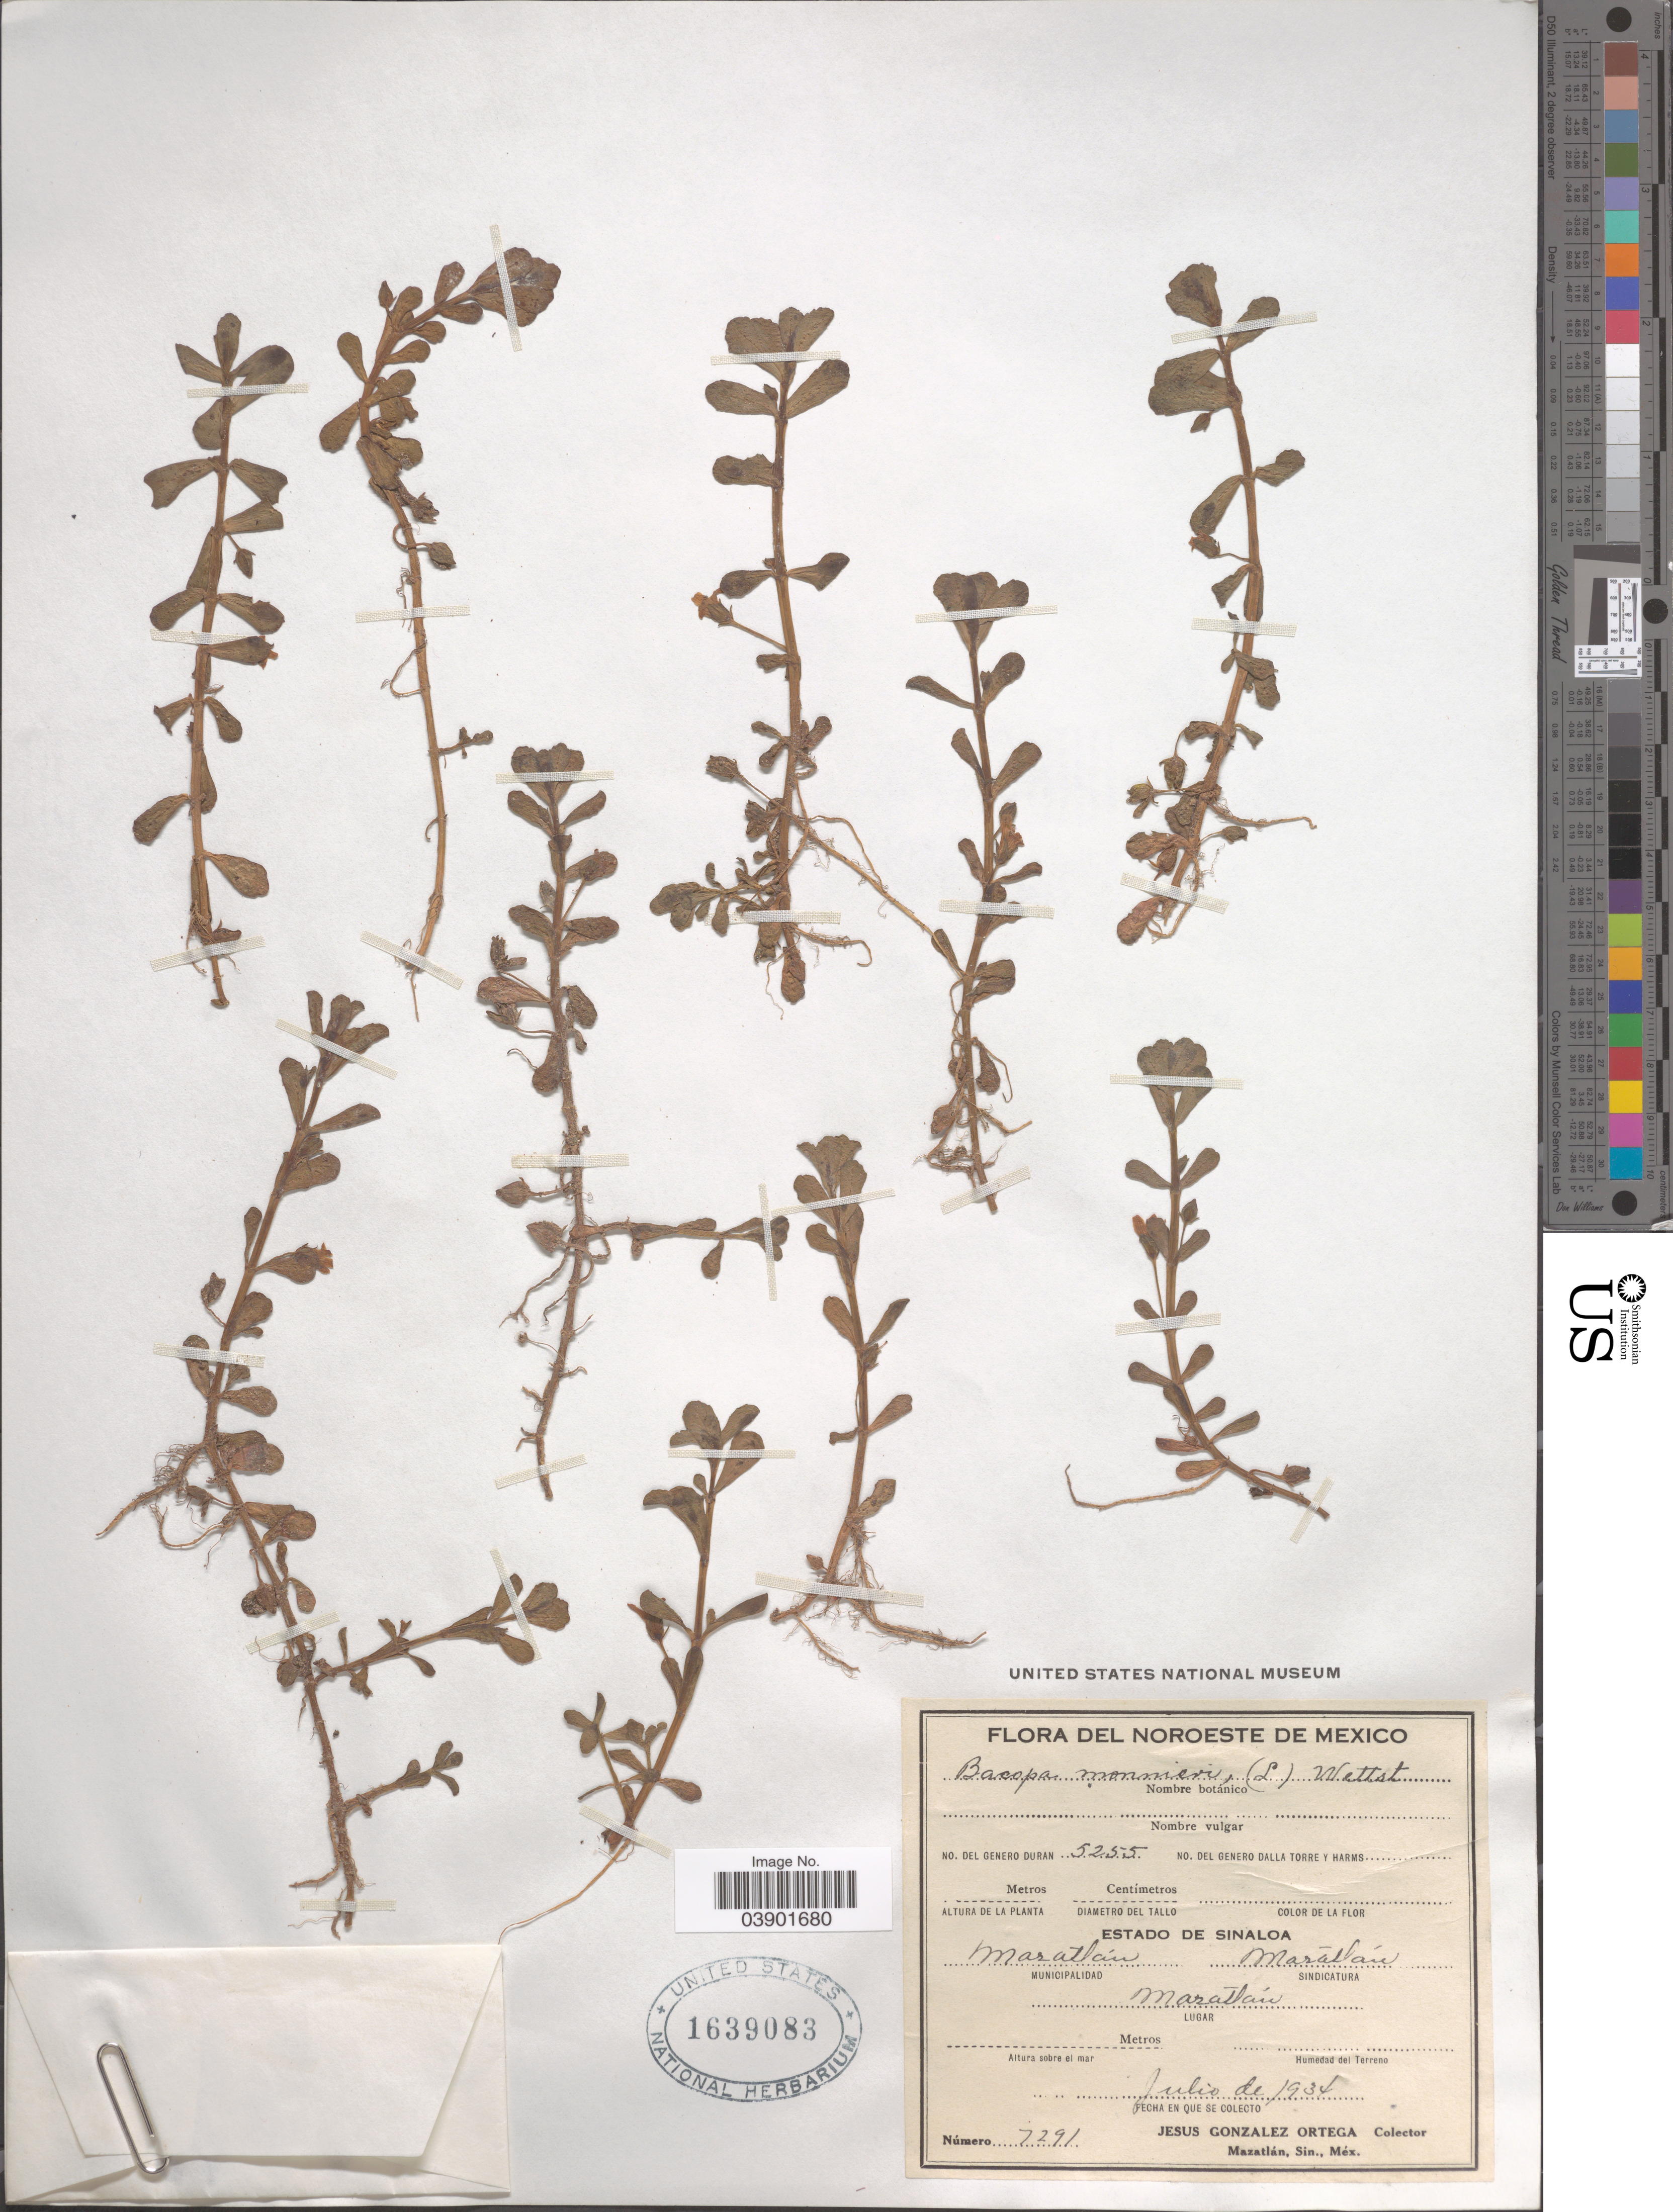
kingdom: Plantae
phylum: Tracheophyta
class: Magnoliopsida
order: Lamiales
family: Plantaginaceae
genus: Bacopa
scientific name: Bacopa monnieri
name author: (L.) Pennell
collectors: J. Ortega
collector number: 7291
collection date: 1934-07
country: Mexico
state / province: Sinaloa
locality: Noroeste de Mexico. Municipalidad Mazatlán. Sindicatura Mazátlán. Mazatlan.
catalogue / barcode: US 1639083